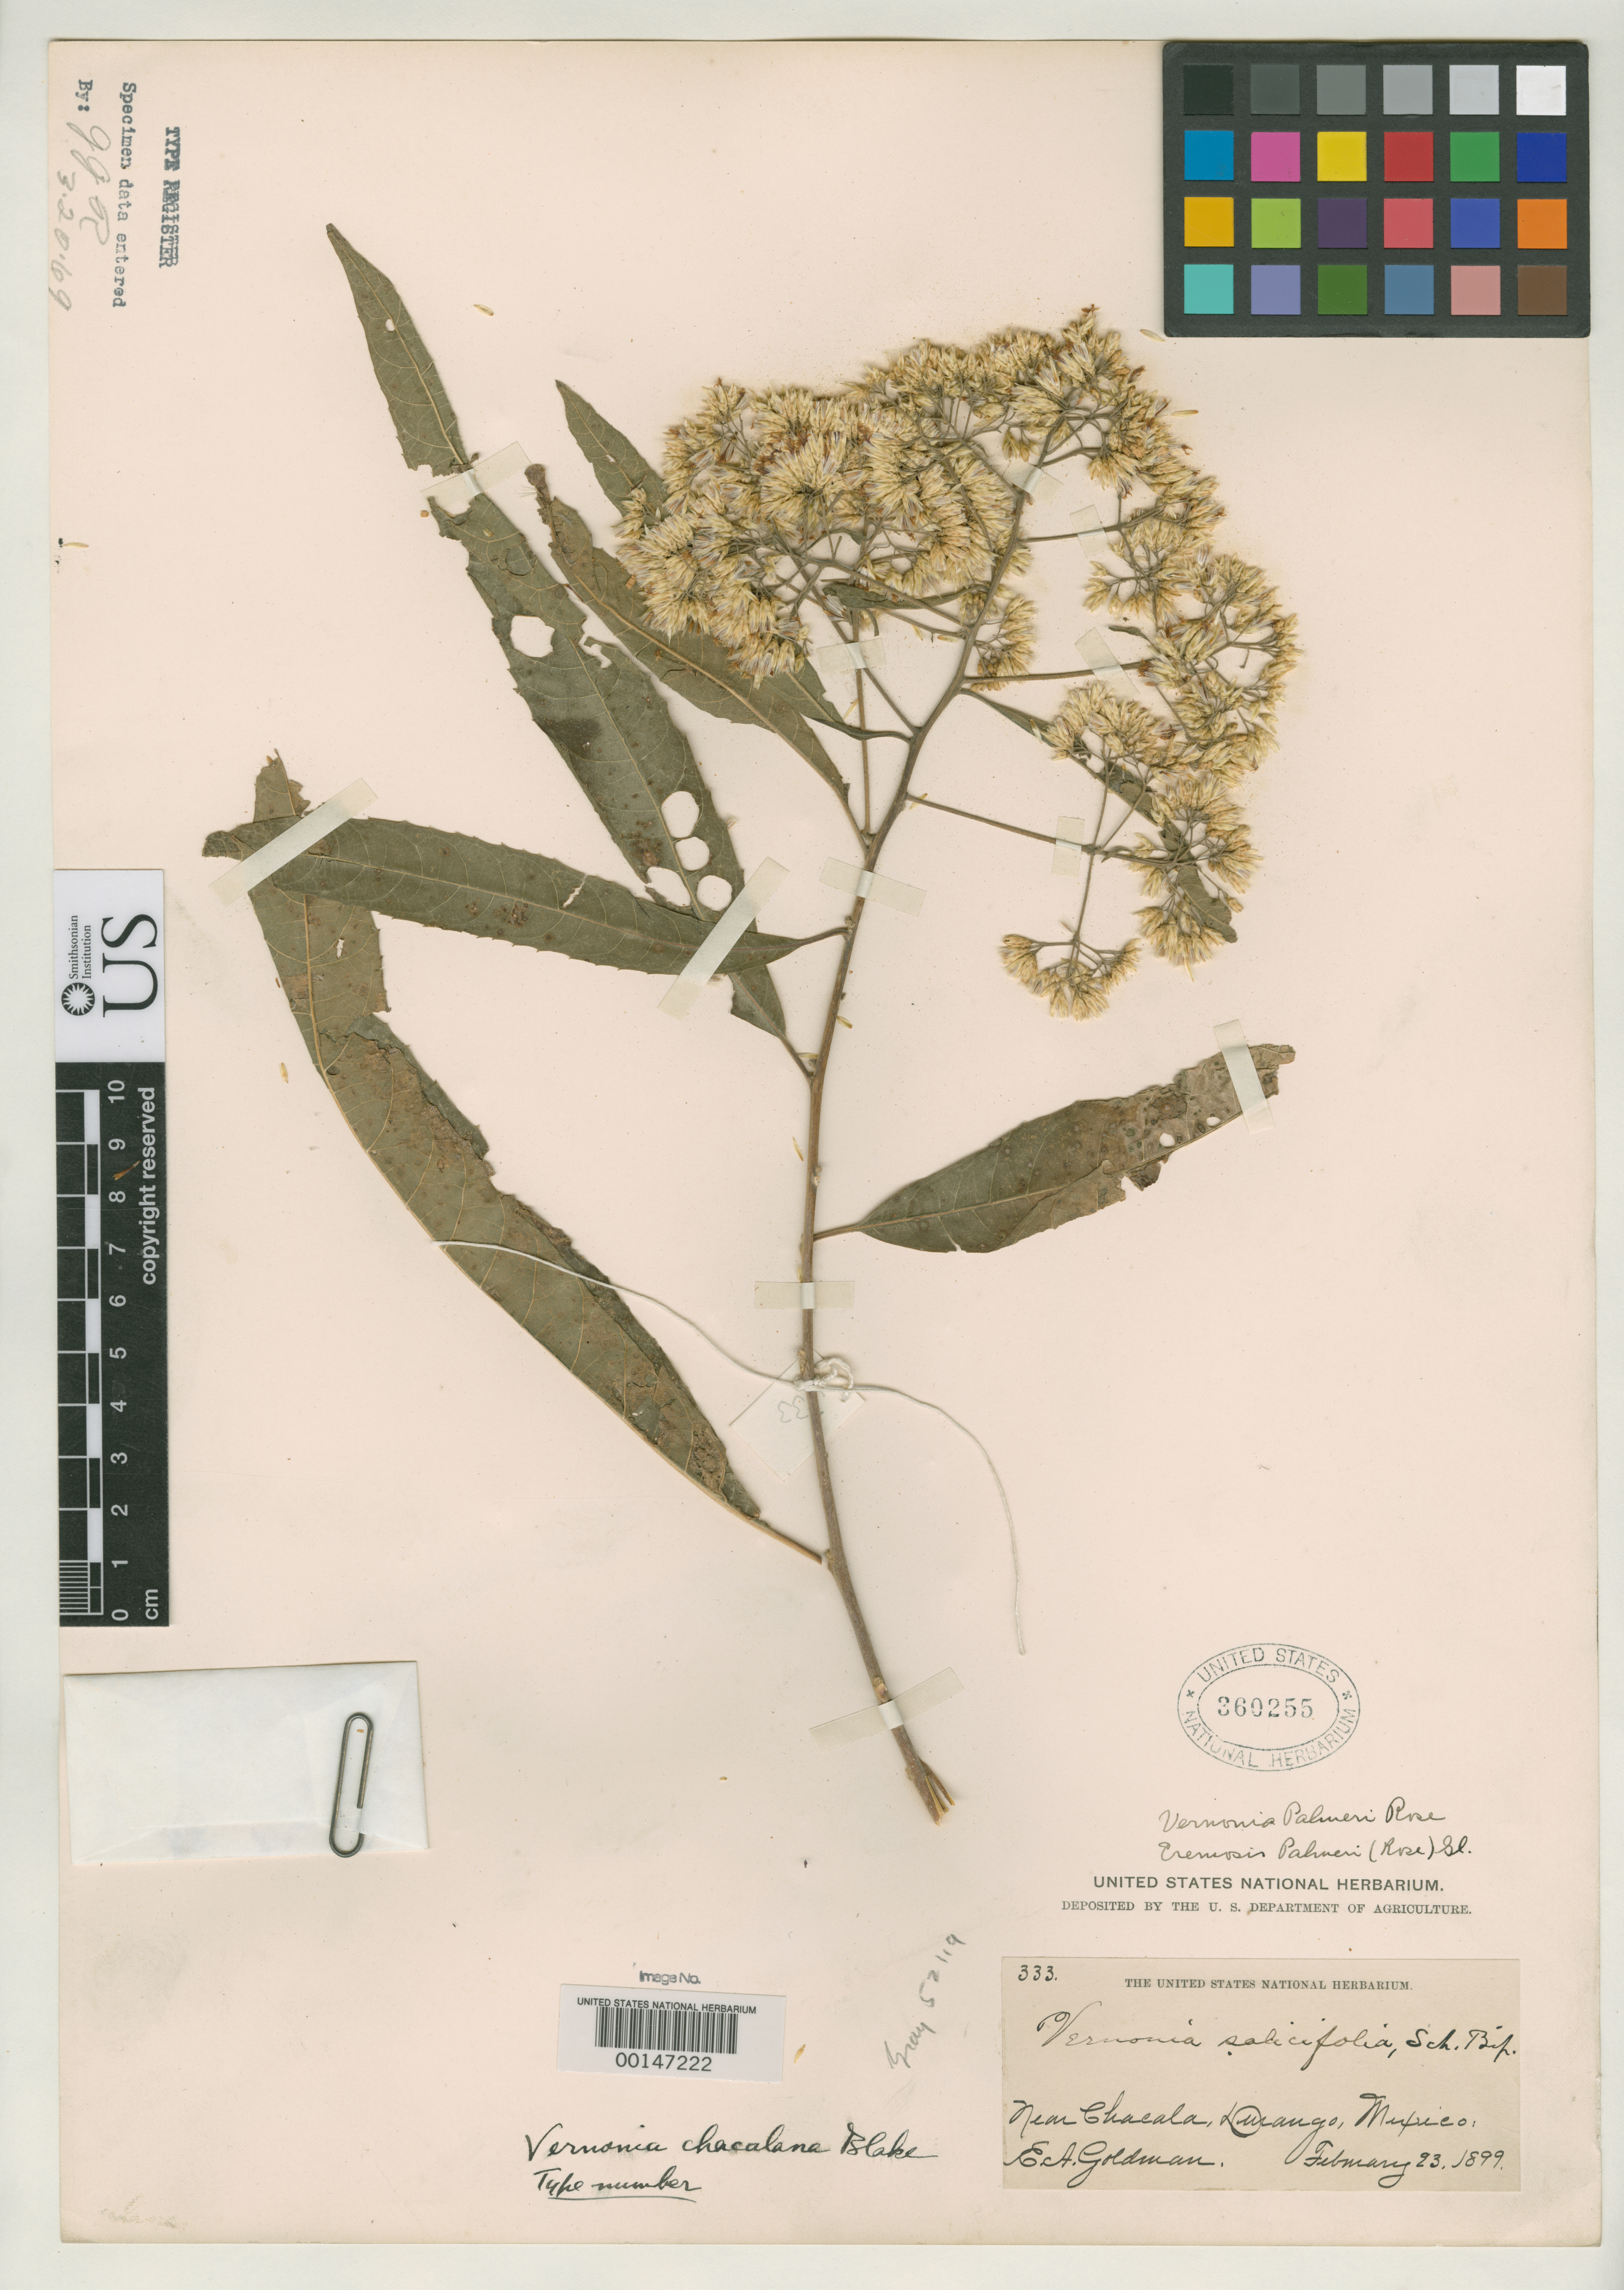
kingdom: Plantae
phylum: Tracheophyta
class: Magnoliopsida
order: Asterales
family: Asteraceae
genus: Vernonia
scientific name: Vernonia chacalana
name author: S.F. Blake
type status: Isotype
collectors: E. A. Goldman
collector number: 333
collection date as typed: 23 Feb 1899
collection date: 1899-02-23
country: Mexico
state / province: Durango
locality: Chacala.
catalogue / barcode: US 360255